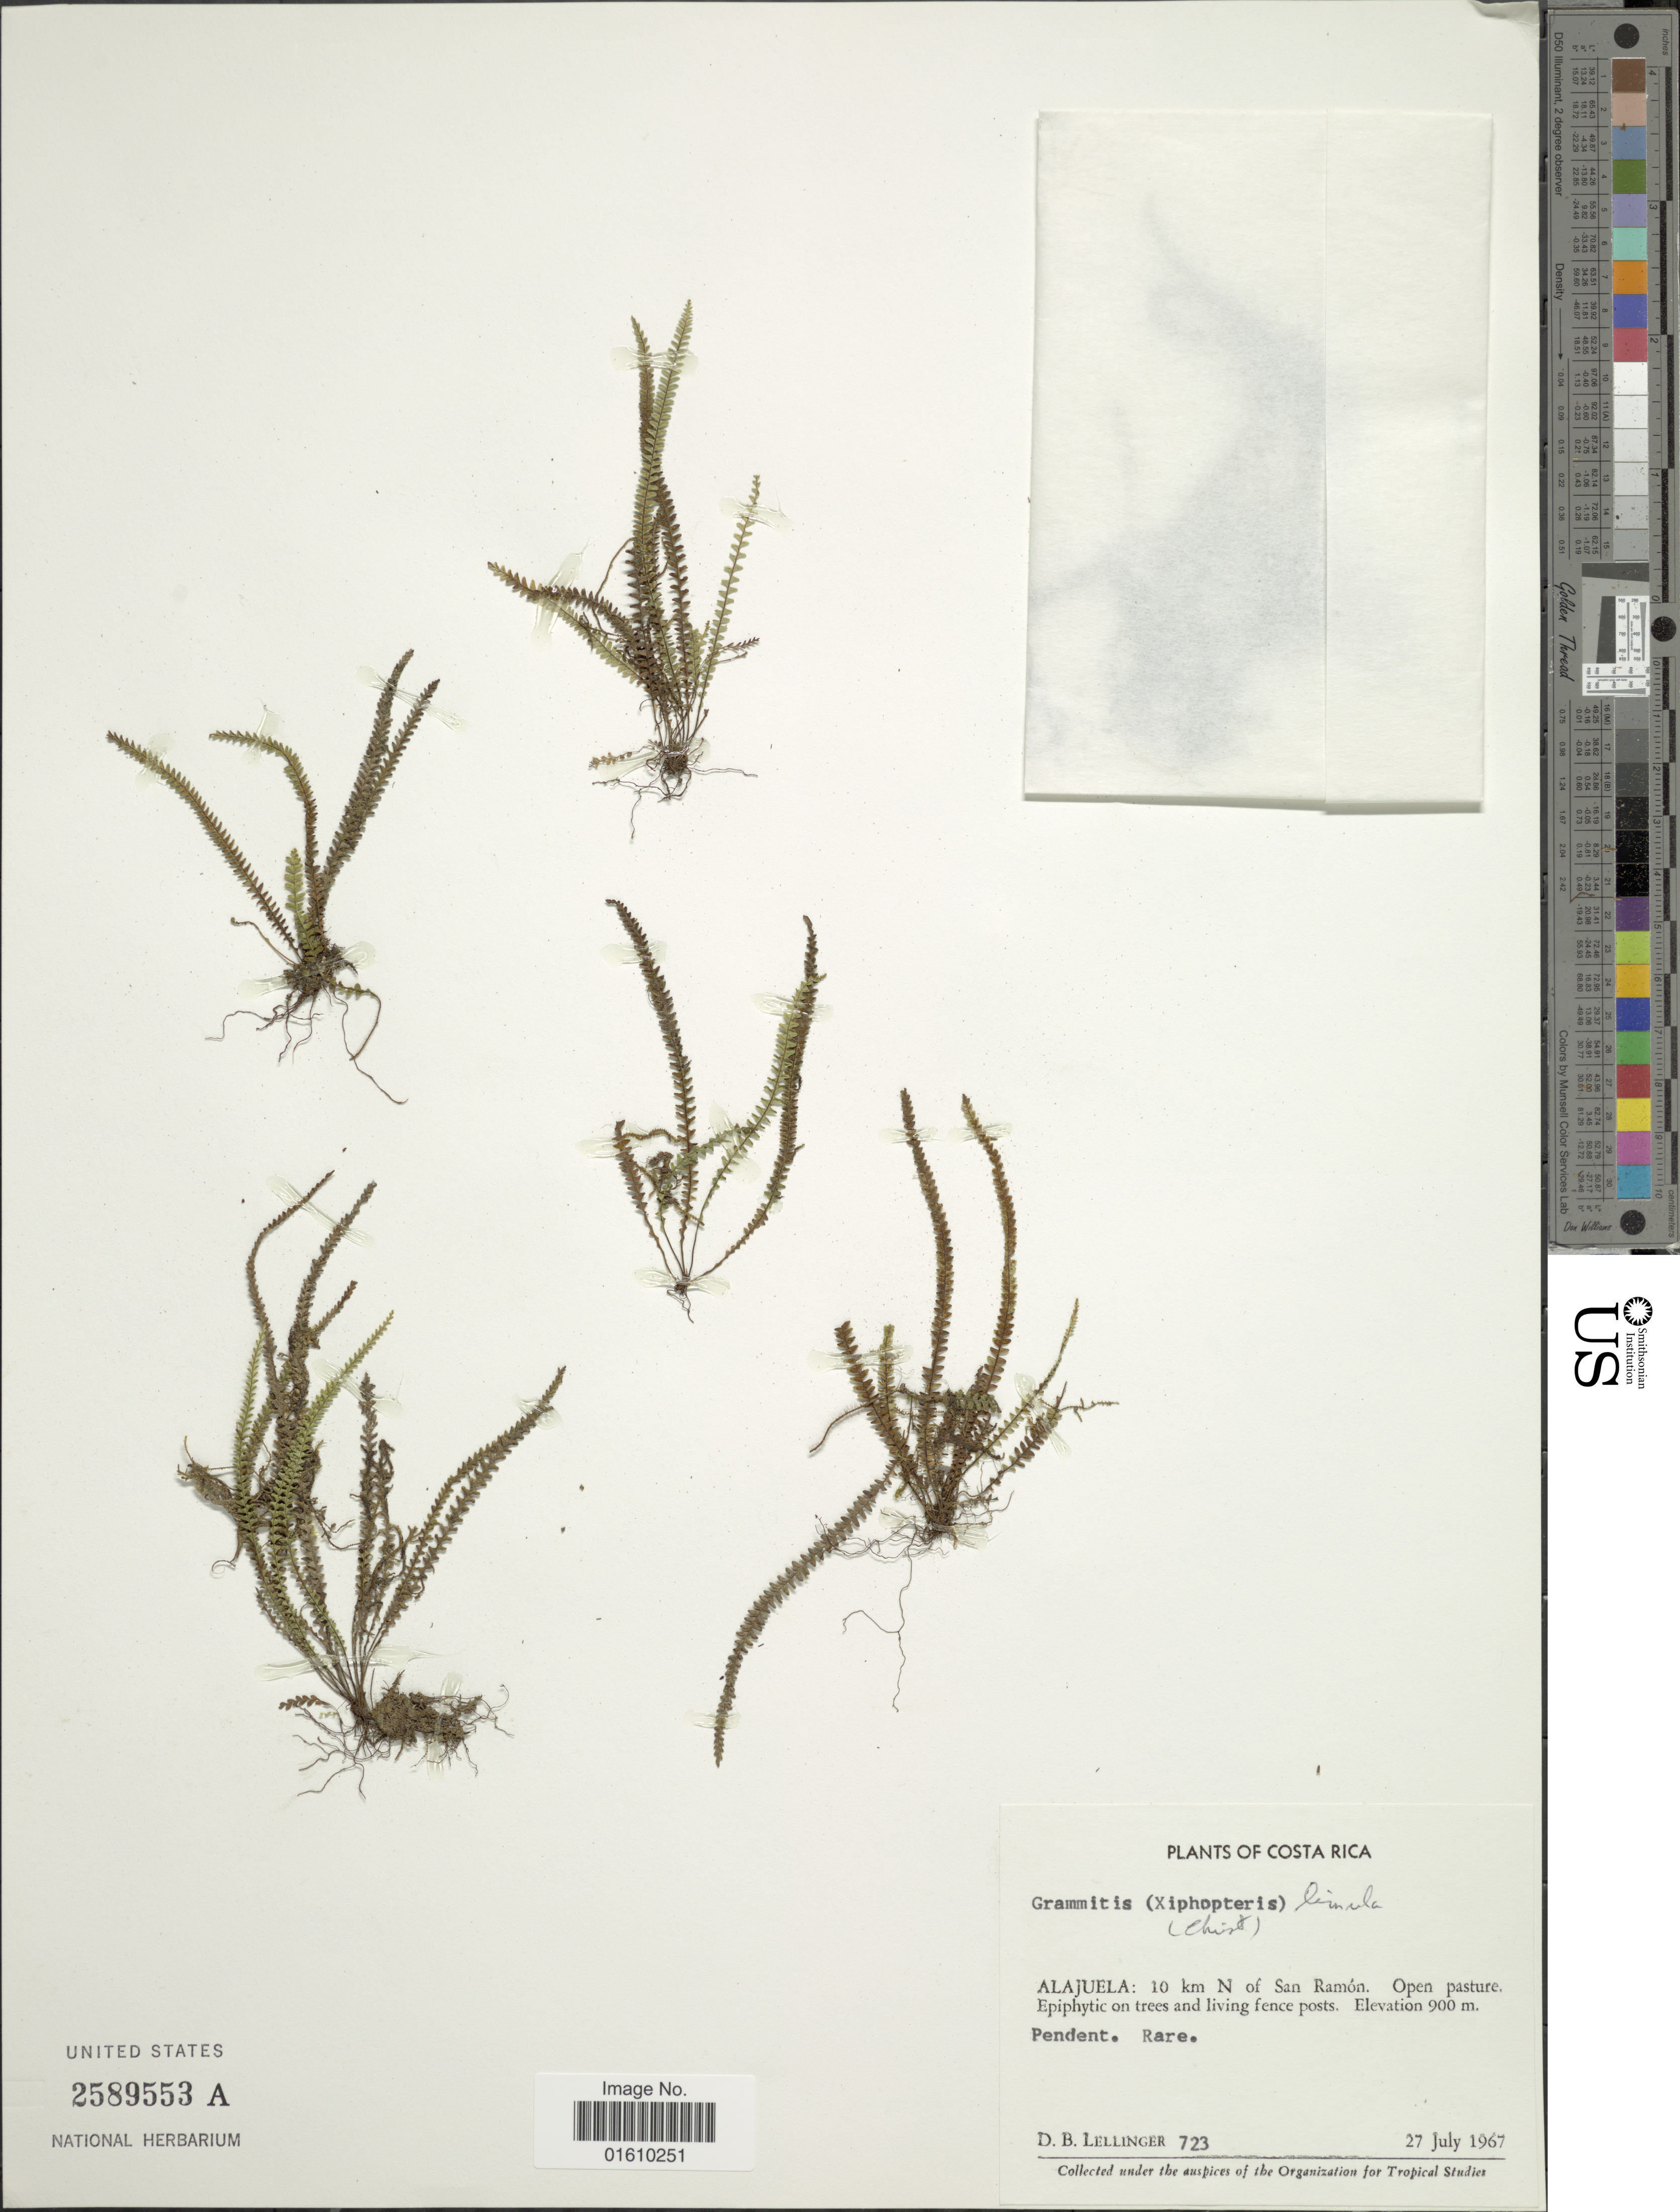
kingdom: Plantae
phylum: Tracheophyta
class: Polypodiopsida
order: Polypodiales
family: Polypodiaceae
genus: Stenogrammitis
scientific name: Stenogrammitis limula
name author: (Christ) Labiak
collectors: D. B. Lellinger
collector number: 723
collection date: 1967-07-27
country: Costa Rica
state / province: Alajuela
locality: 10 km N of San Ramón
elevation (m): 900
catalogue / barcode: US 2589553A